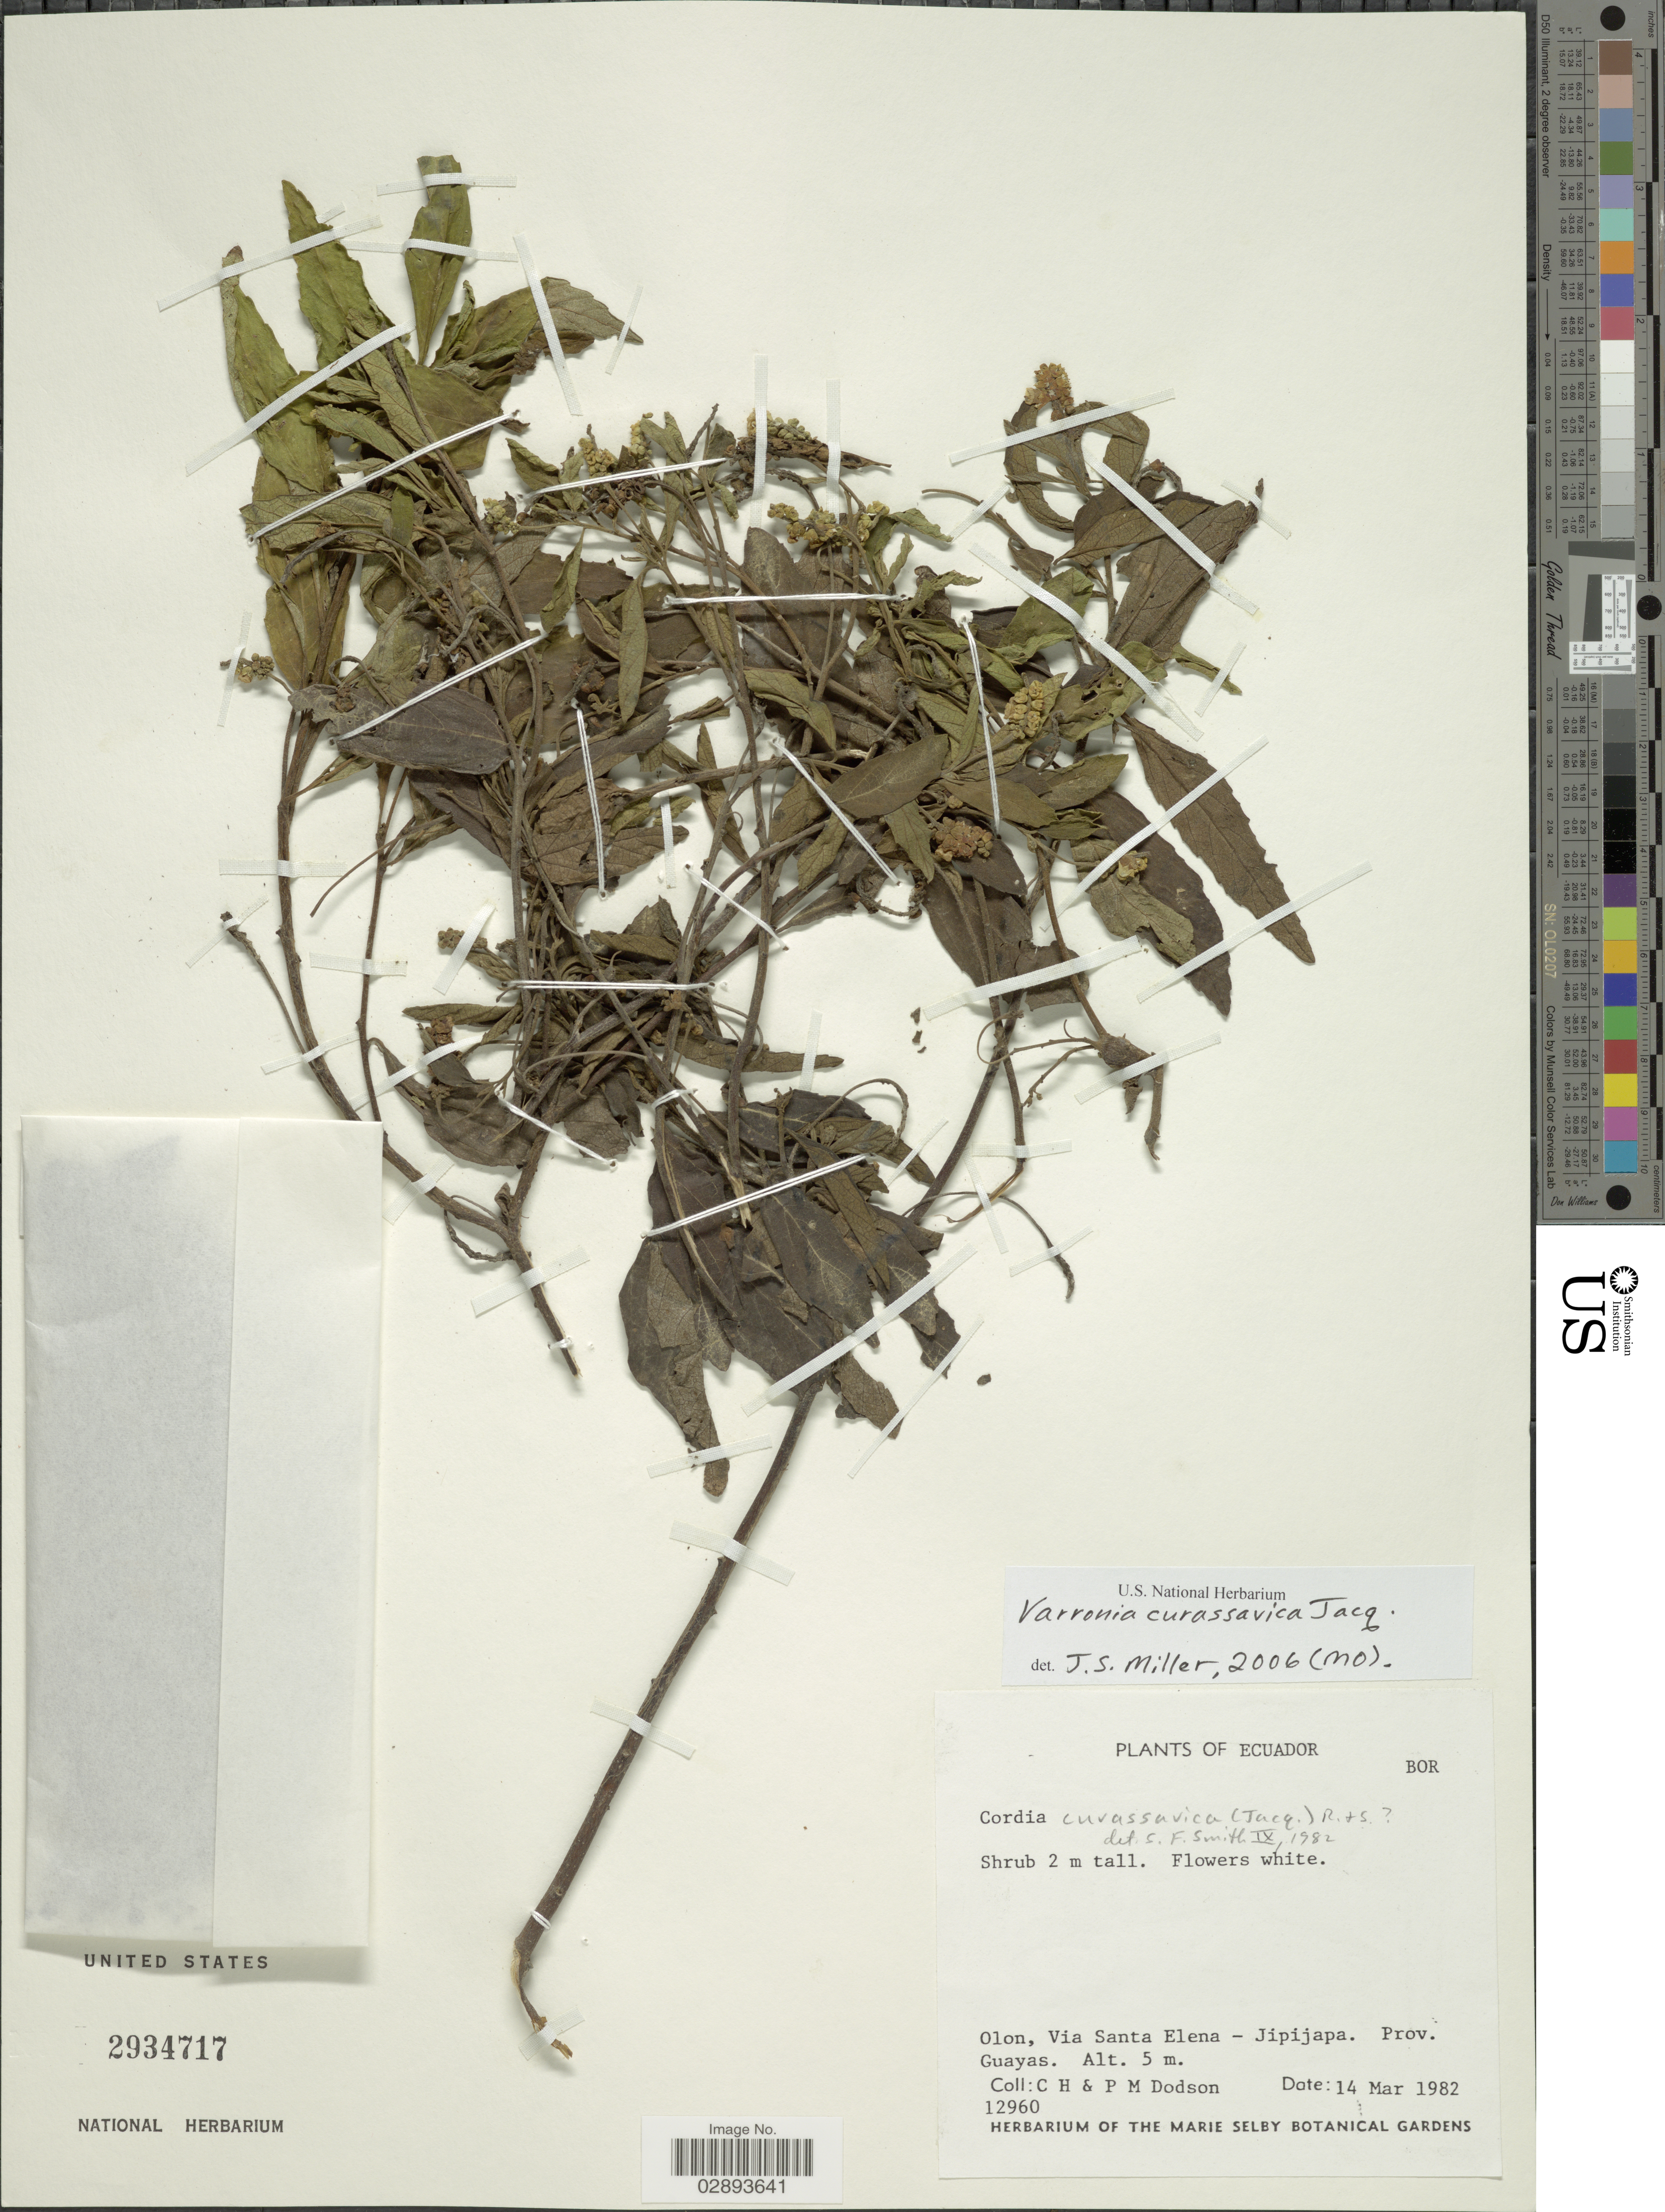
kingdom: Plantae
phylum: Tracheophyta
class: Magnoliopsida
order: Boraginales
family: Cordiaceae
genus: Varronia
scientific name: Varronia curassavica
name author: Jacq.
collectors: C. H. Dodson & P. M. Dodson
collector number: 12960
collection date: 1982-03-14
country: Ecuador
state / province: Guayas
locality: Olon, Via Santa Elena - Jipijapa, Prov. Guayas.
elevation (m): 5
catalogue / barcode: US 2934717